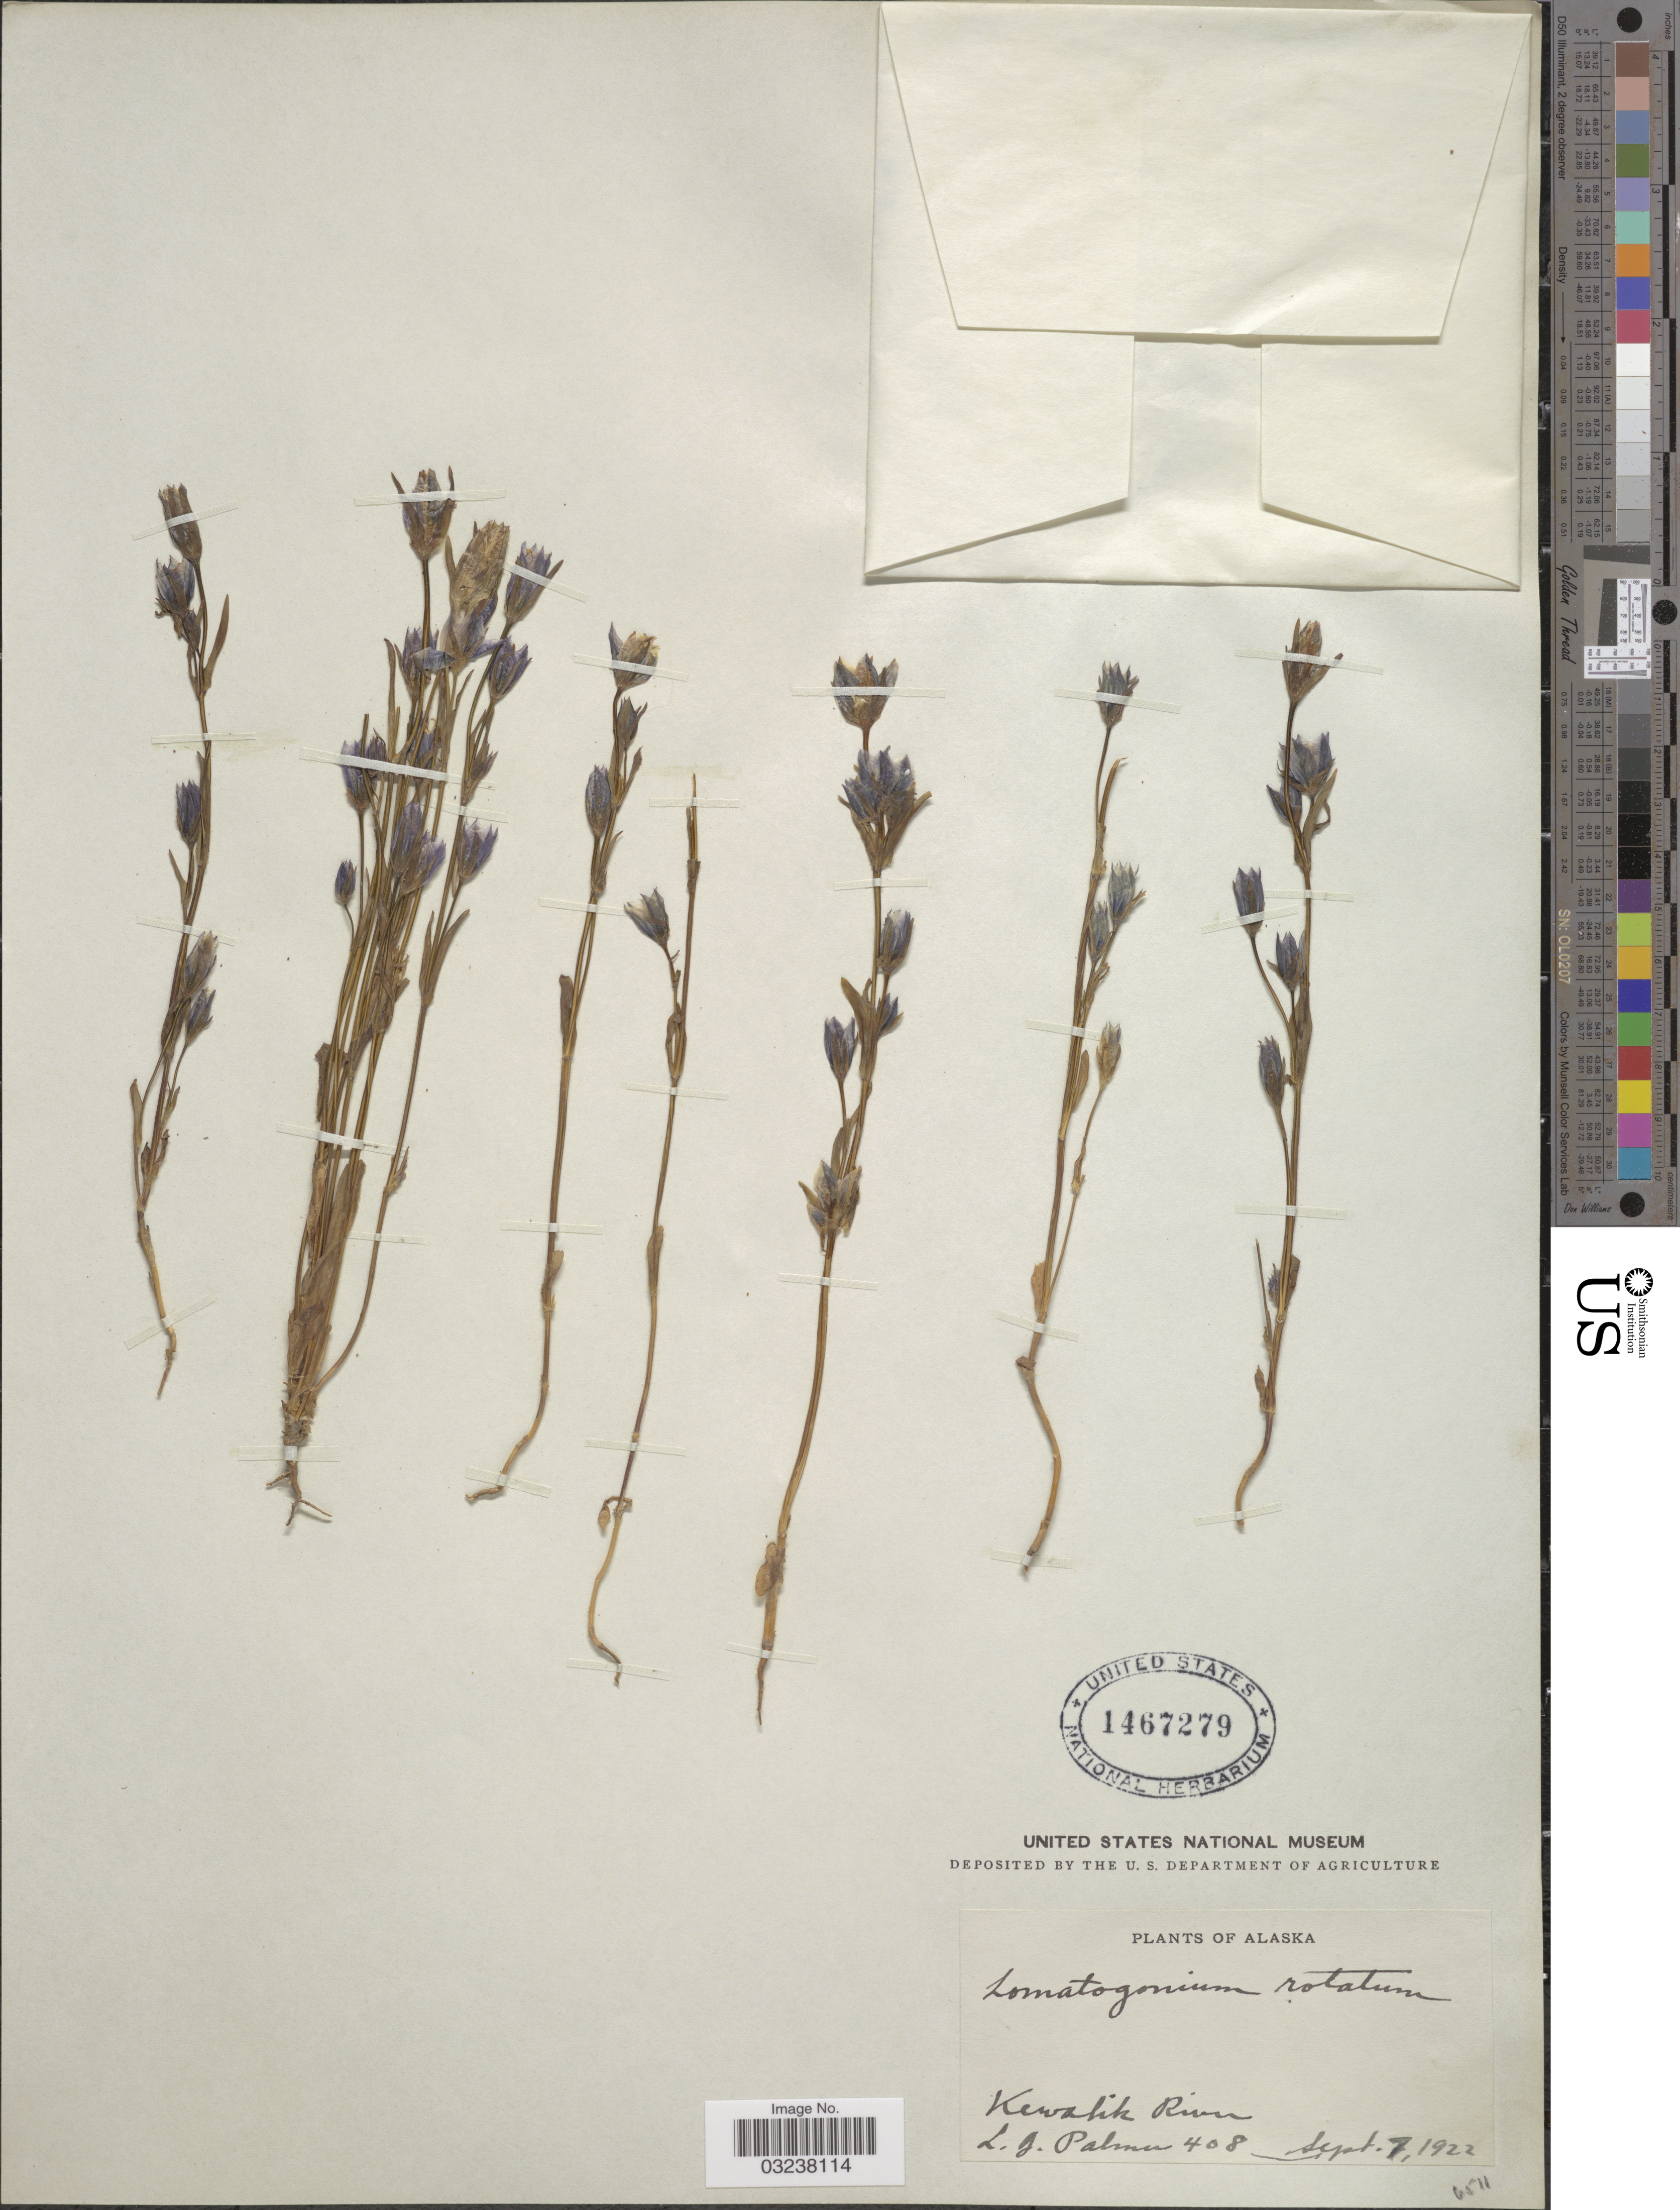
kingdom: Plantae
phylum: Tracheophyta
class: Magnoliopsida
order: Gentianales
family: Gentianaceae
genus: Lomatogonium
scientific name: Lomatogonium rotatum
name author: (L.) Fr.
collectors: L. J. Palmer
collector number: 408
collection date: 1922-09-07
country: United States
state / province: Alaska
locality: Kewalik River.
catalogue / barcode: US 1467279